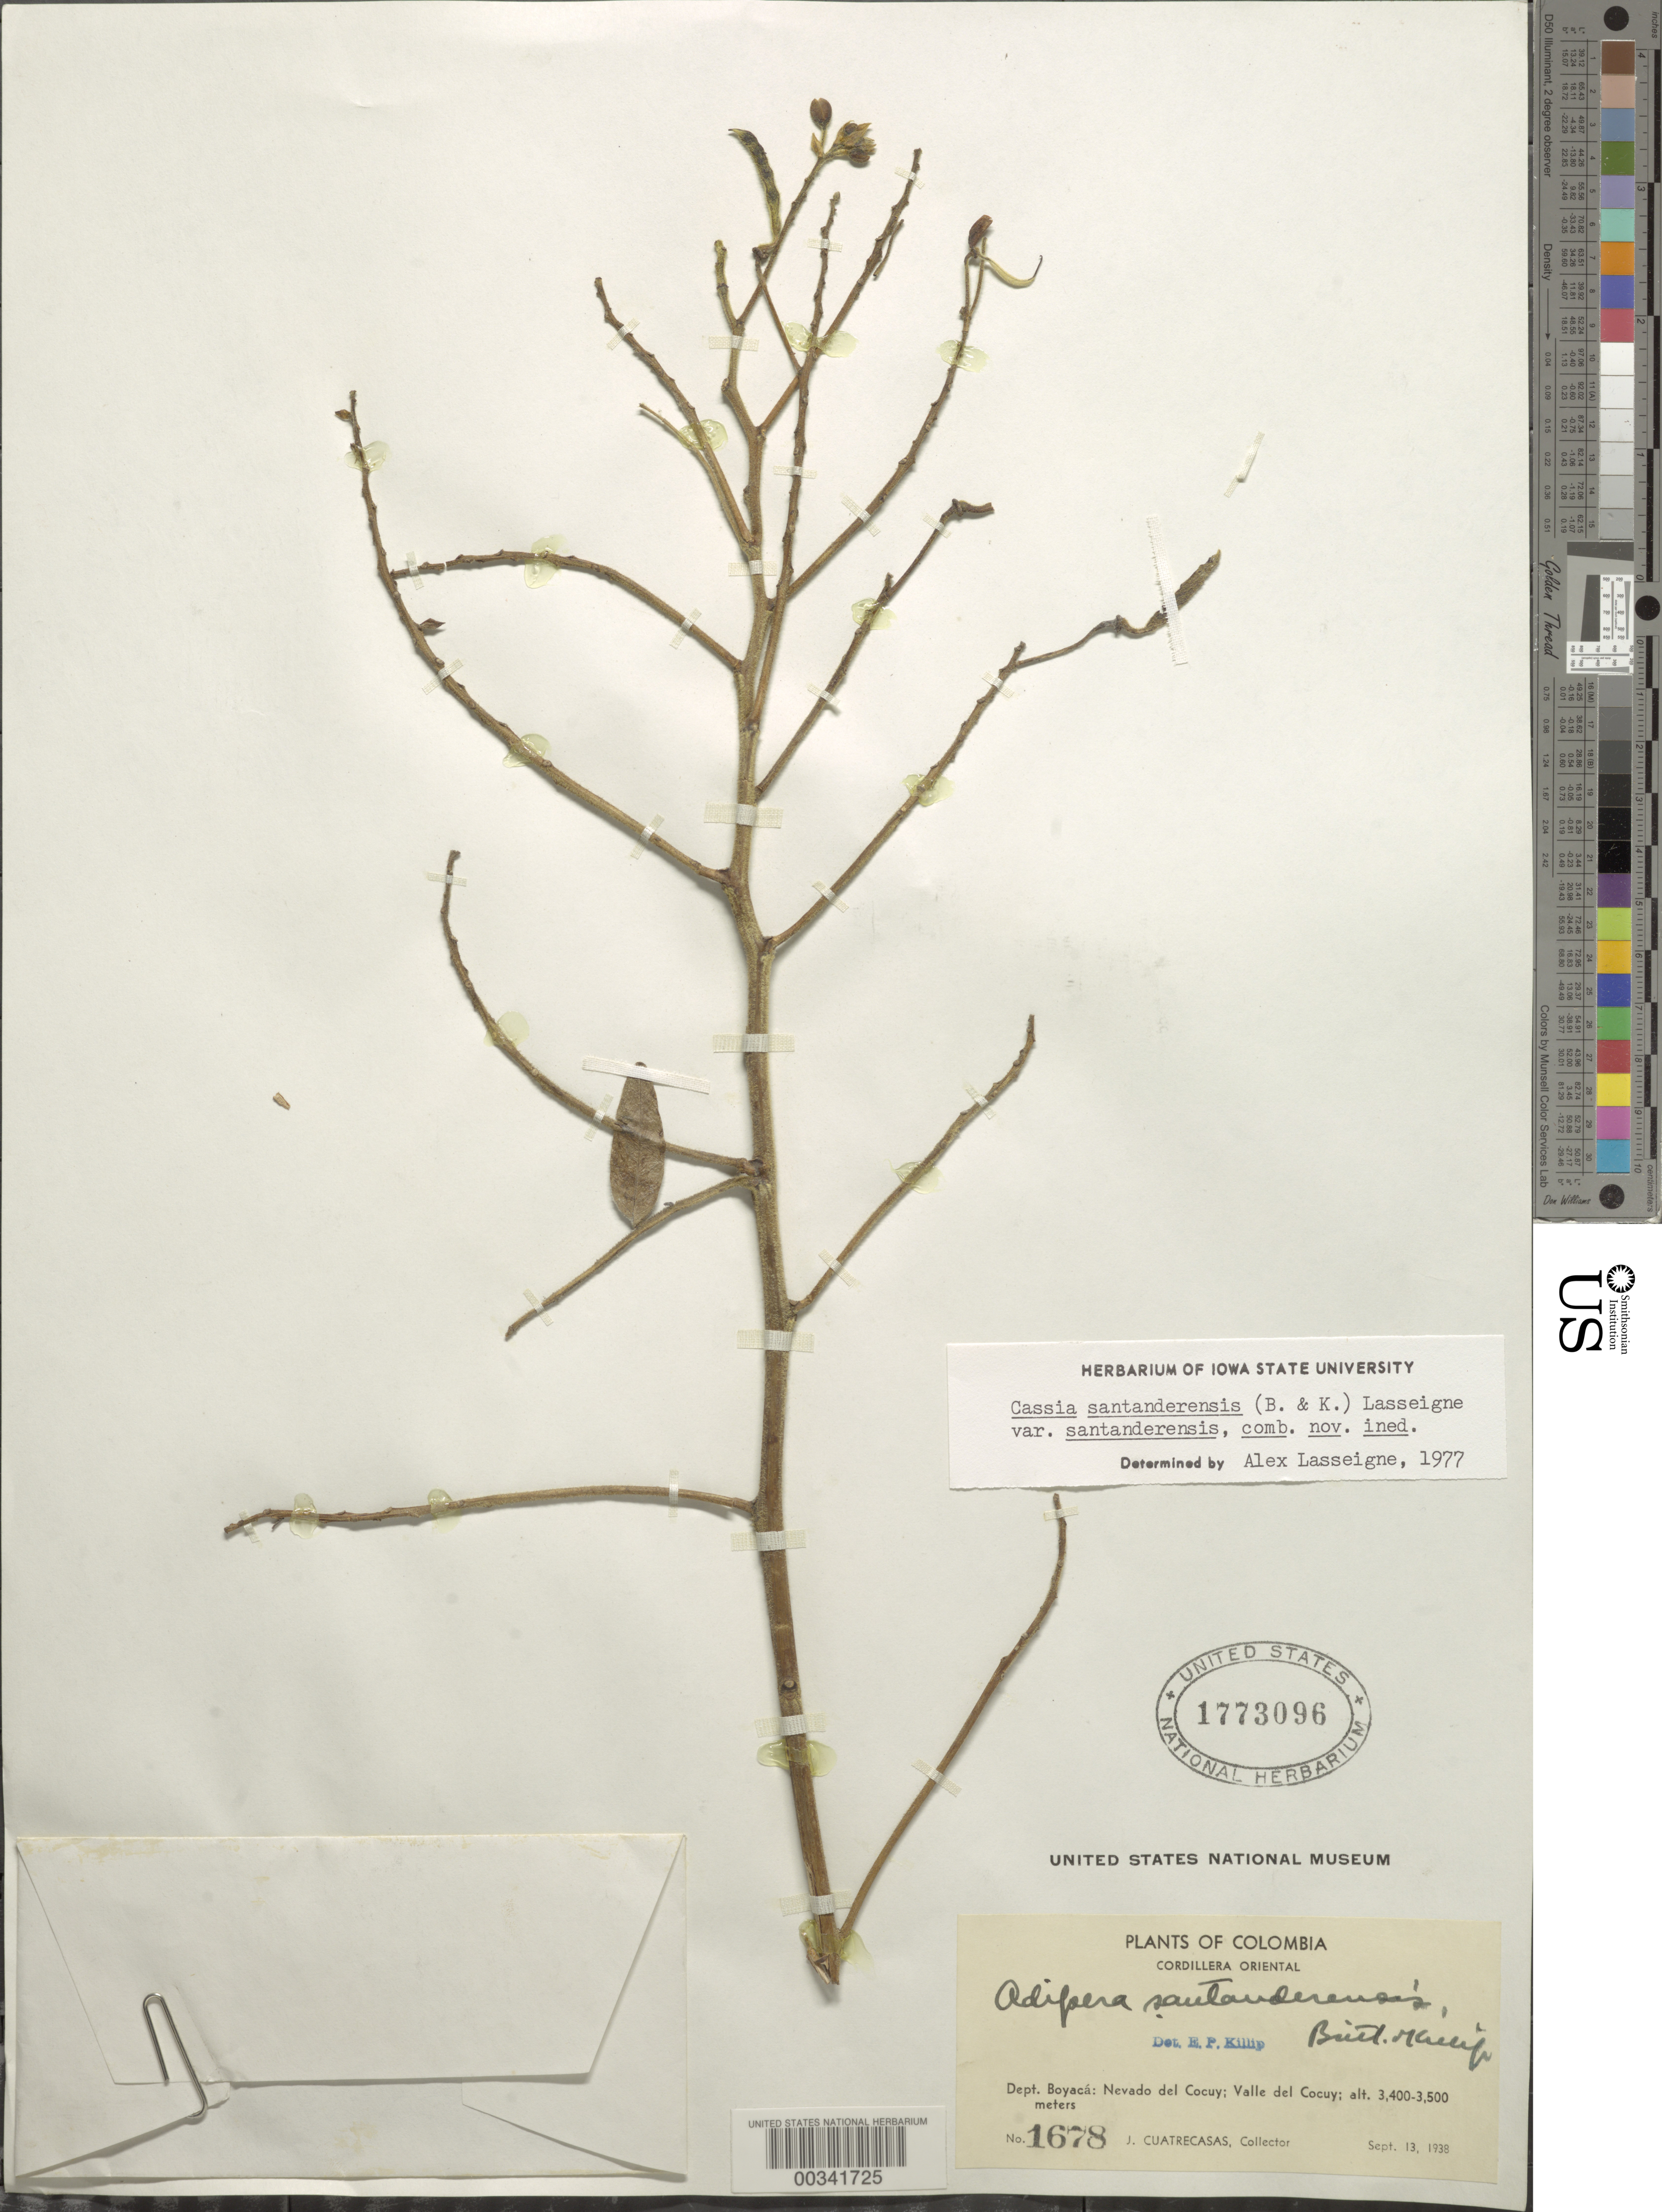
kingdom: Plantae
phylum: Tracheophyta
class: Magnoliopsida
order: Fabales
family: Fabaceae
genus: Senna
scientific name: Senna santanderensis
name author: (Britton & Killip) H.S. Irwin & Barneby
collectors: J. Cuatrecasas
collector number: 1678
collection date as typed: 13 Sep 1938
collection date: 1938-09-13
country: Colombia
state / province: Boyacá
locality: Nevada del Cocuy; Valle del Cocuy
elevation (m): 3400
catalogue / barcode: US 1773096